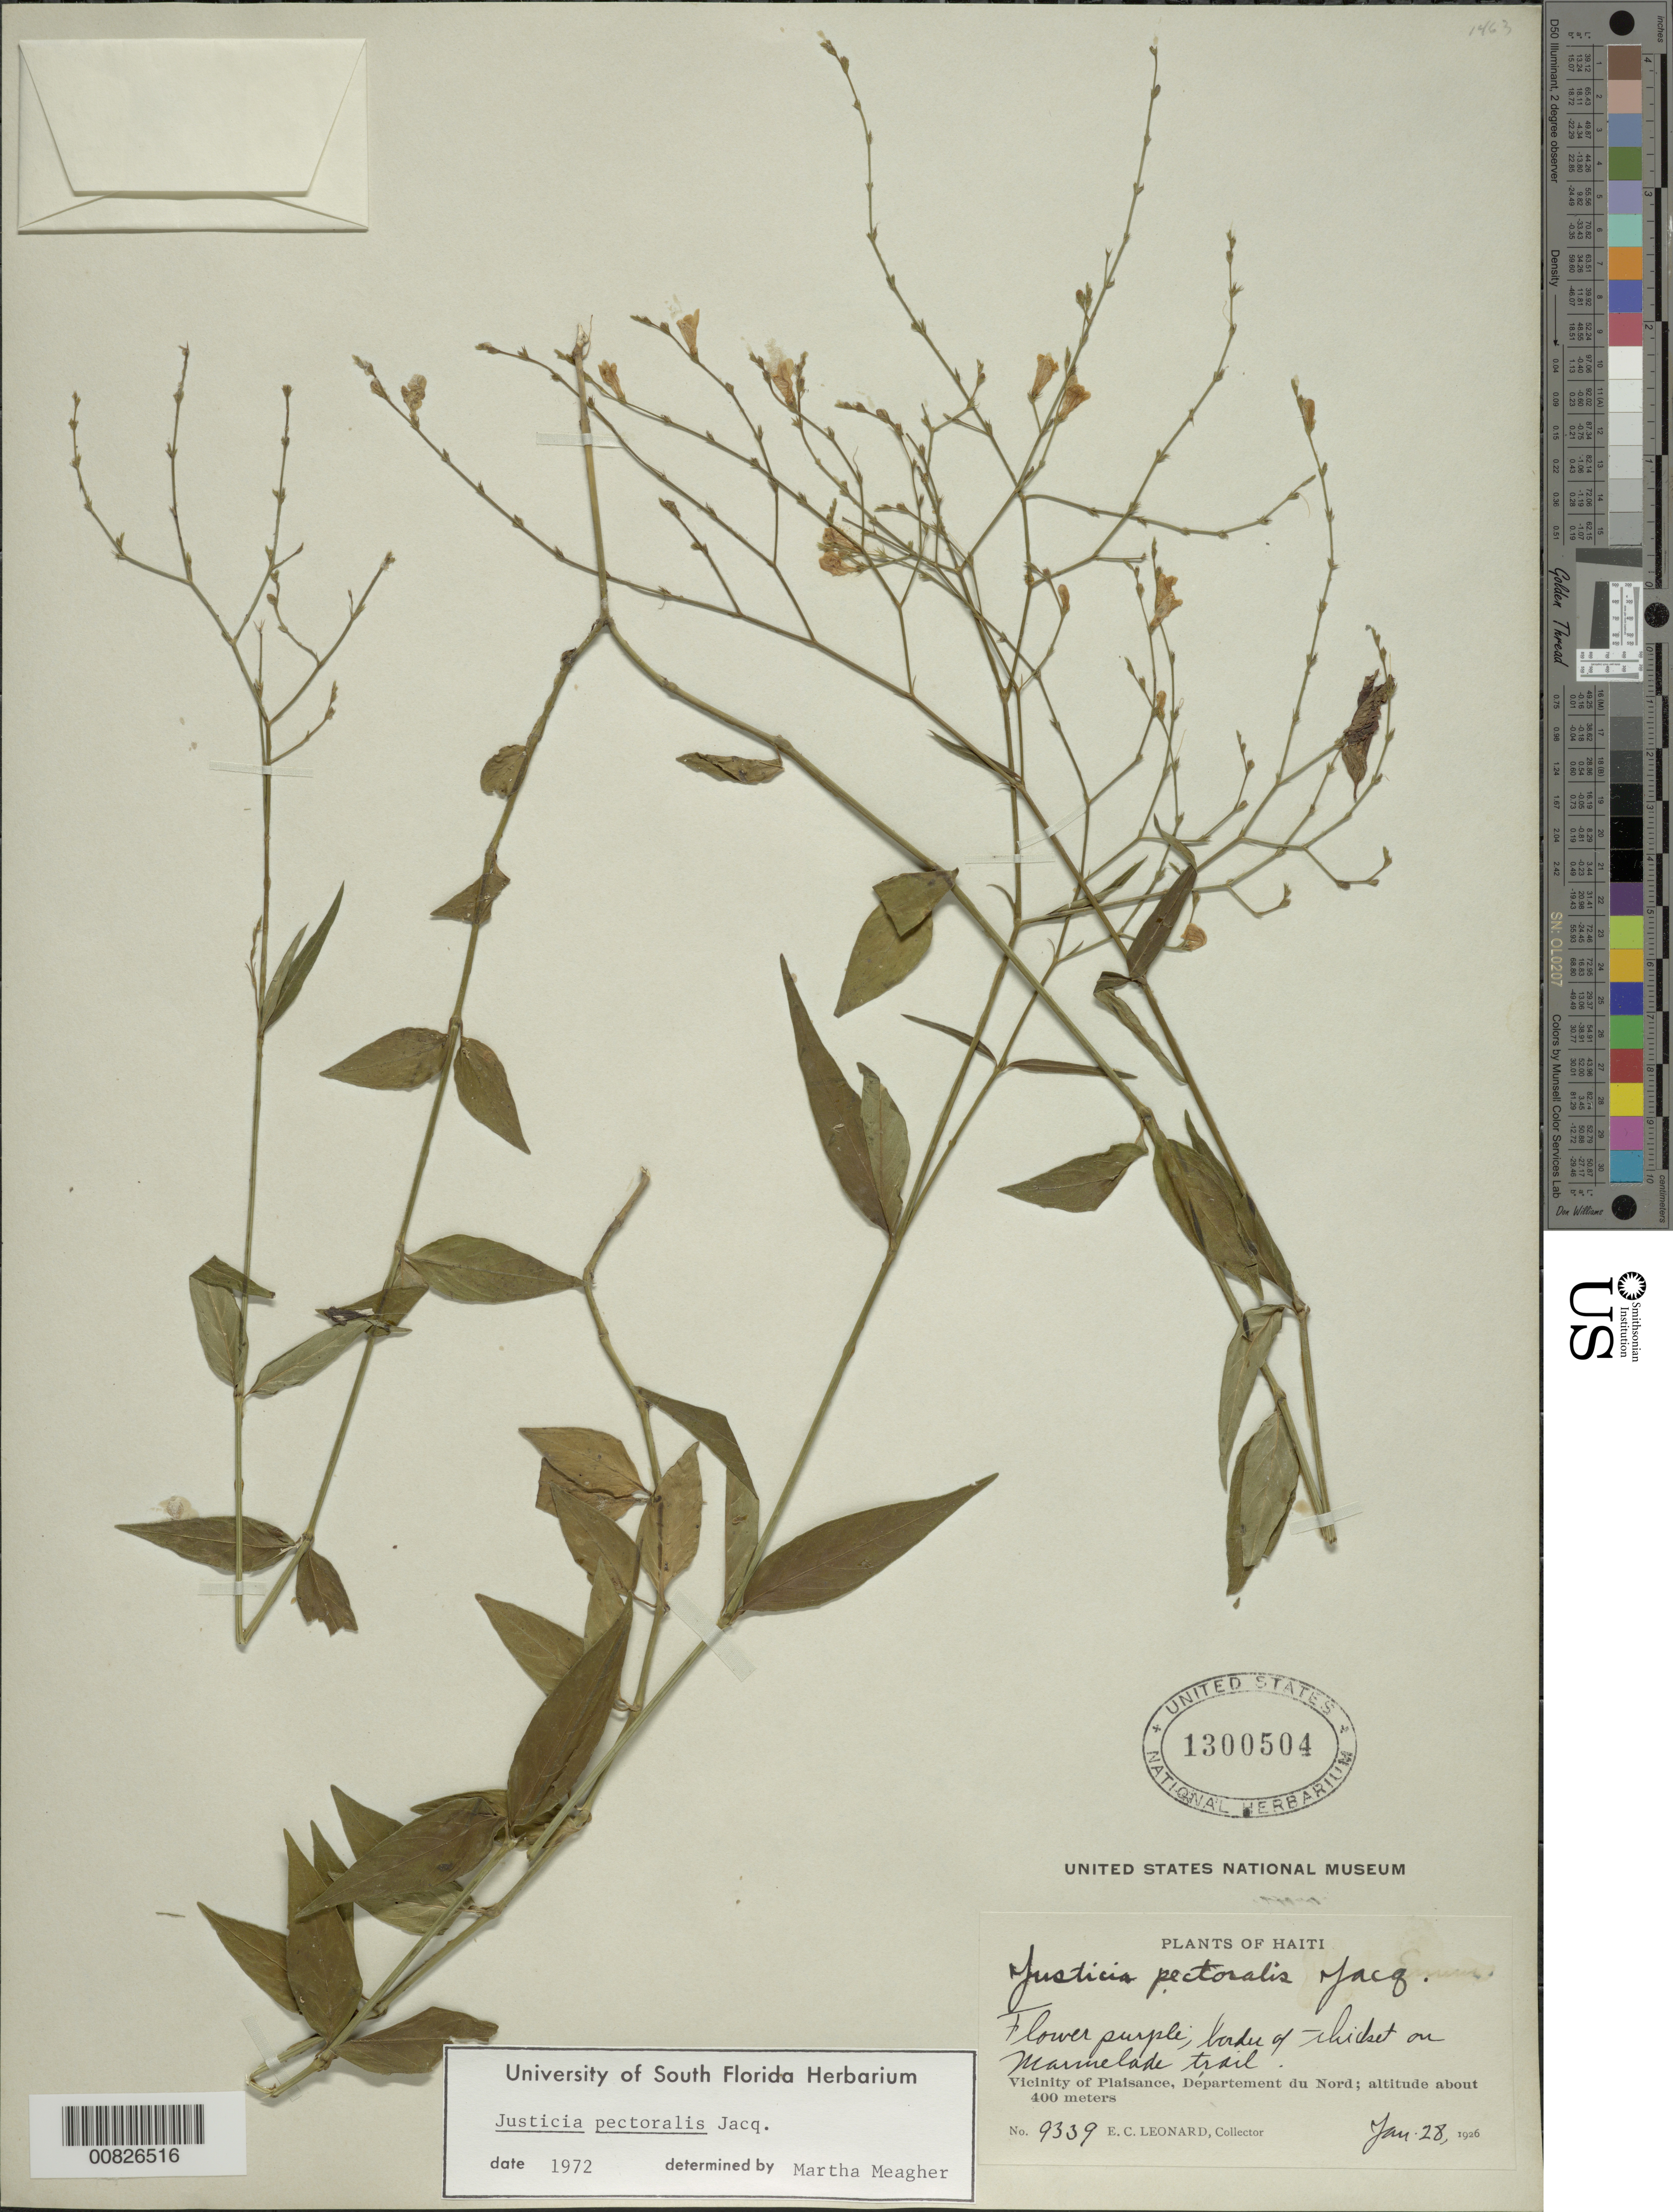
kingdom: Plantae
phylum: Tracheophyta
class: Magnoliopsida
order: Lamiales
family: Acanthaceae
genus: Justicia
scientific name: Justicia pectoralis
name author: Jacq.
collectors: E. C. Leonard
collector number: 9339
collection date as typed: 28 Jan 1926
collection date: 1926-01-28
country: Haiti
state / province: Nord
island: Hispaniola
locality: Vicinity of Plaisance, Marmelade trail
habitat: Boder of thicket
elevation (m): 400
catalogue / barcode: US 1300504